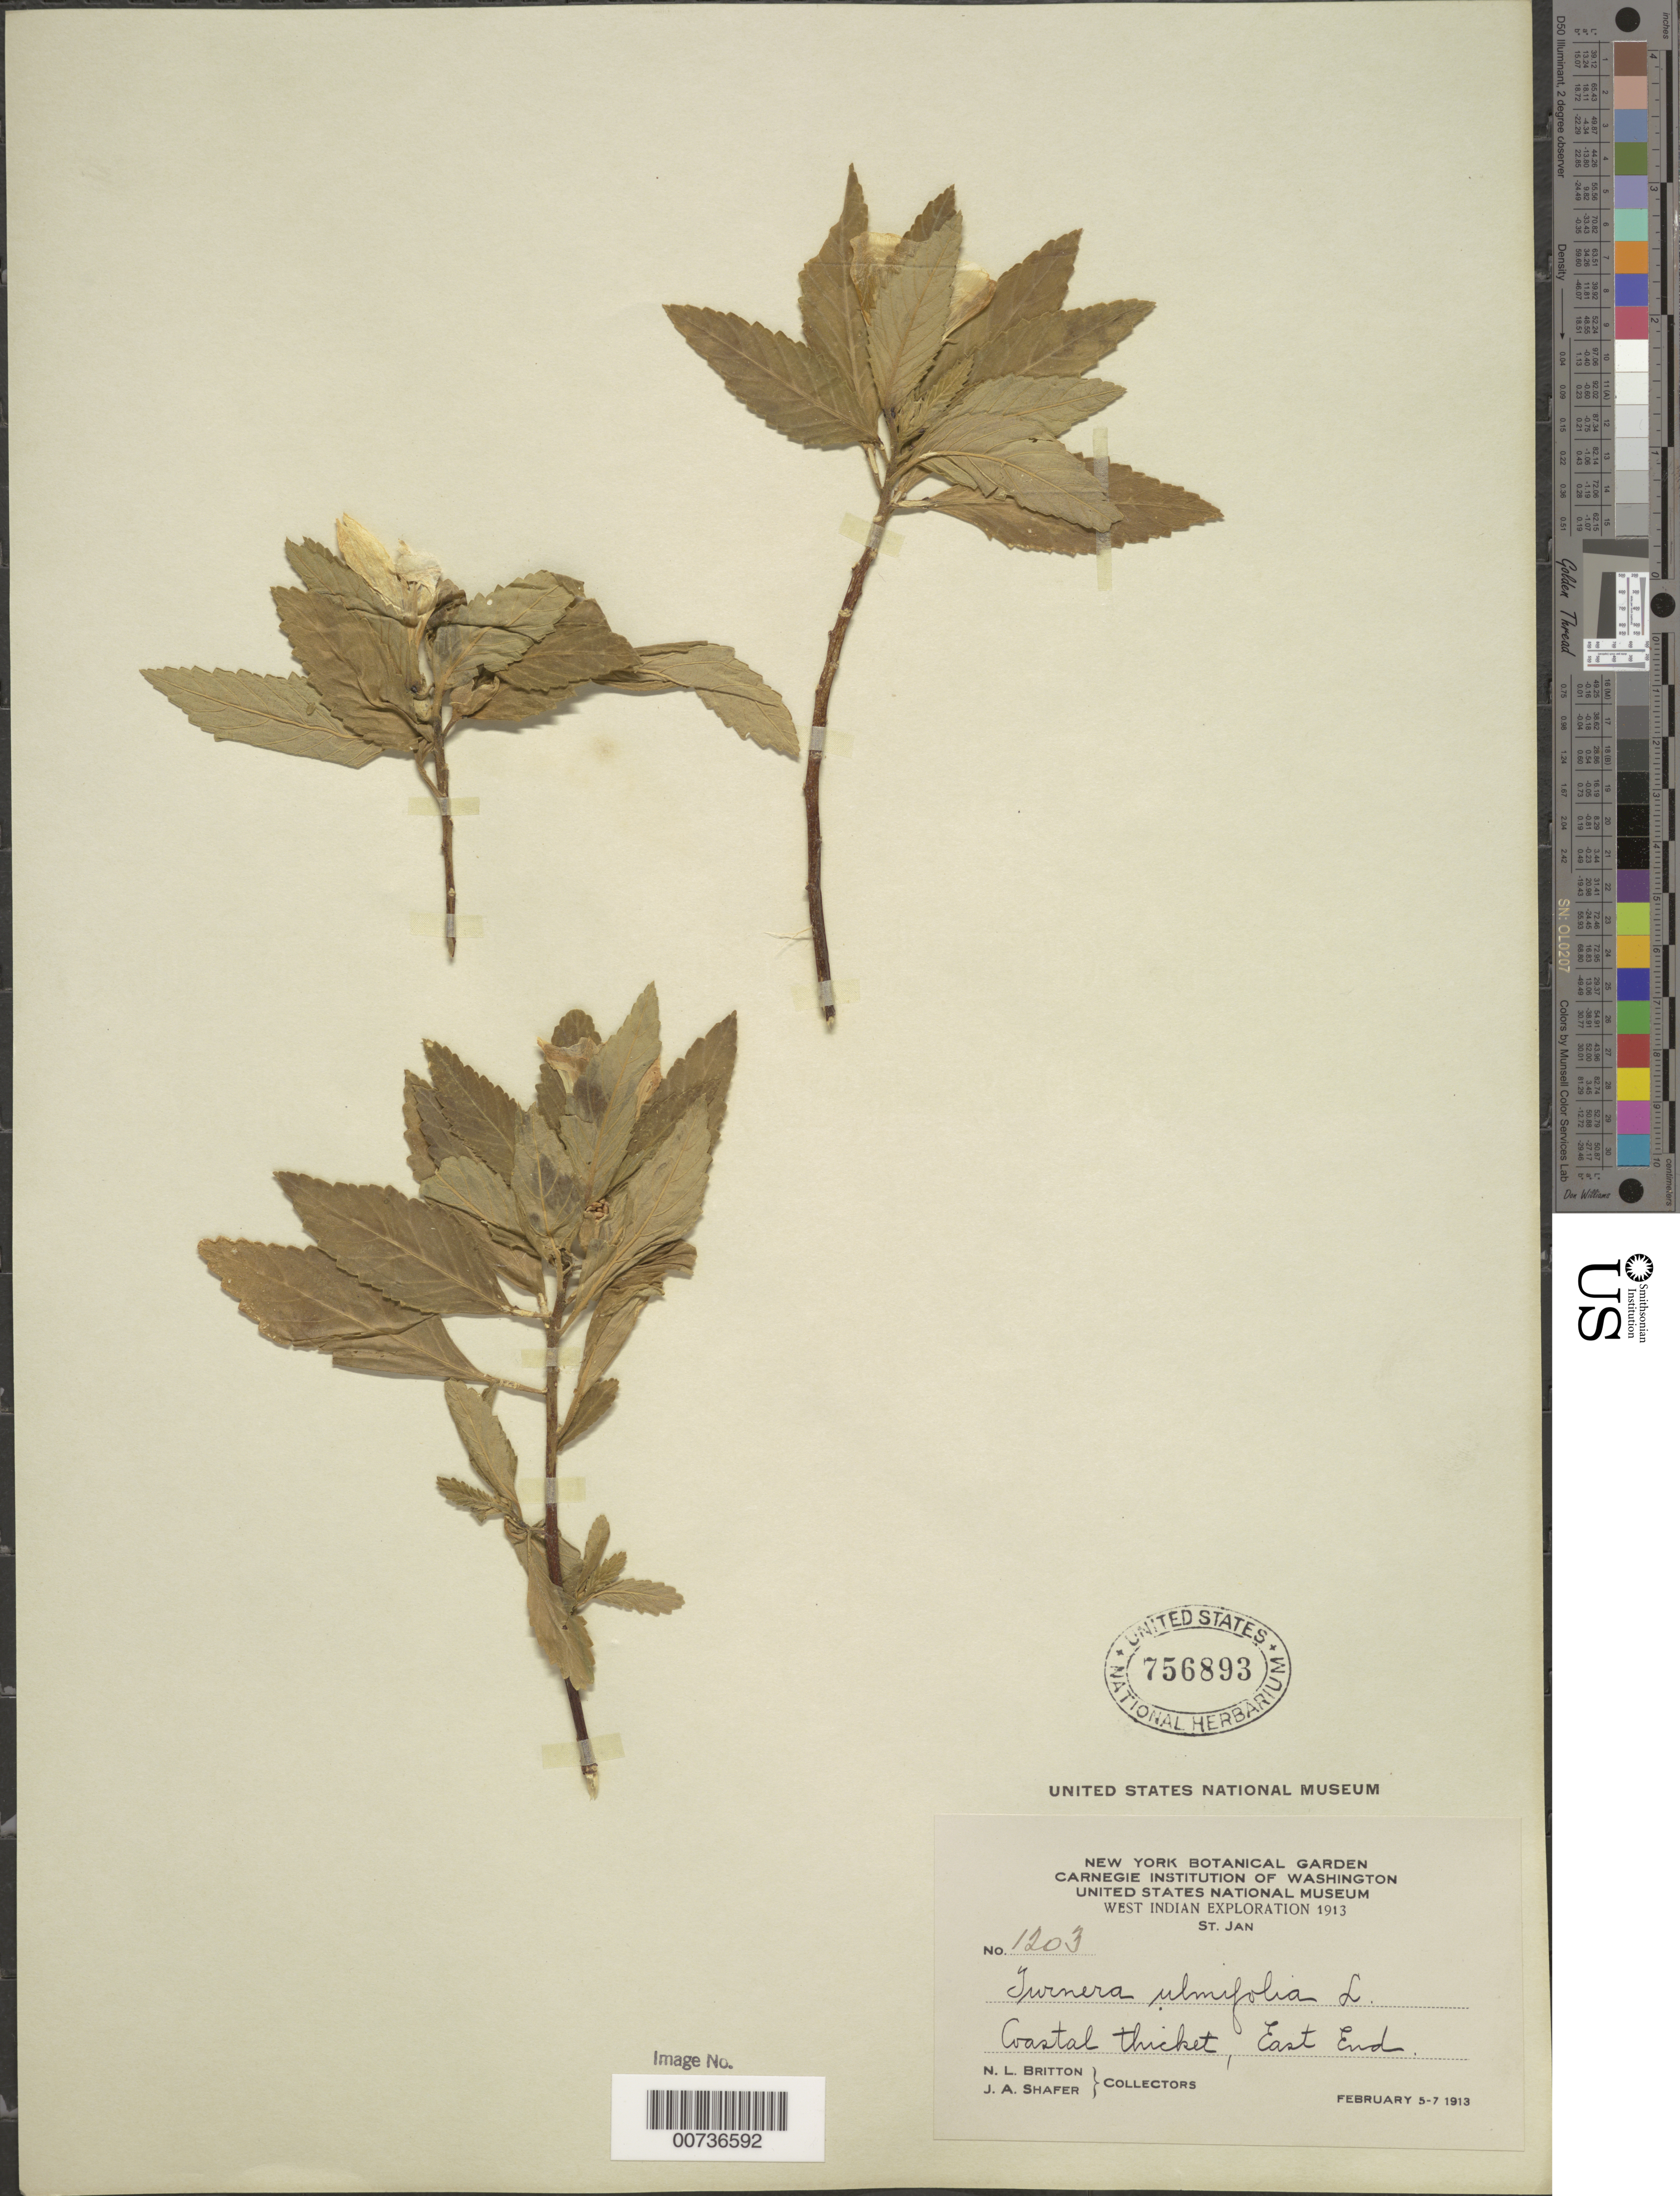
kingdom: Plantae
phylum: Tracheophyta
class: Magnoliopsida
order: Malpighiales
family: Turneraceae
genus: Turnera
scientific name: Turnera ulmifolia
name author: L.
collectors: N. Britton & J. A. Shafer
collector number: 1203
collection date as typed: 05 Feb 1913 to 07 Feb 1913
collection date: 1913-02-05/1913-02-07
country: U.S. Virgin Islands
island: St. John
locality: East end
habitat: Coastal thicket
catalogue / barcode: US 756893